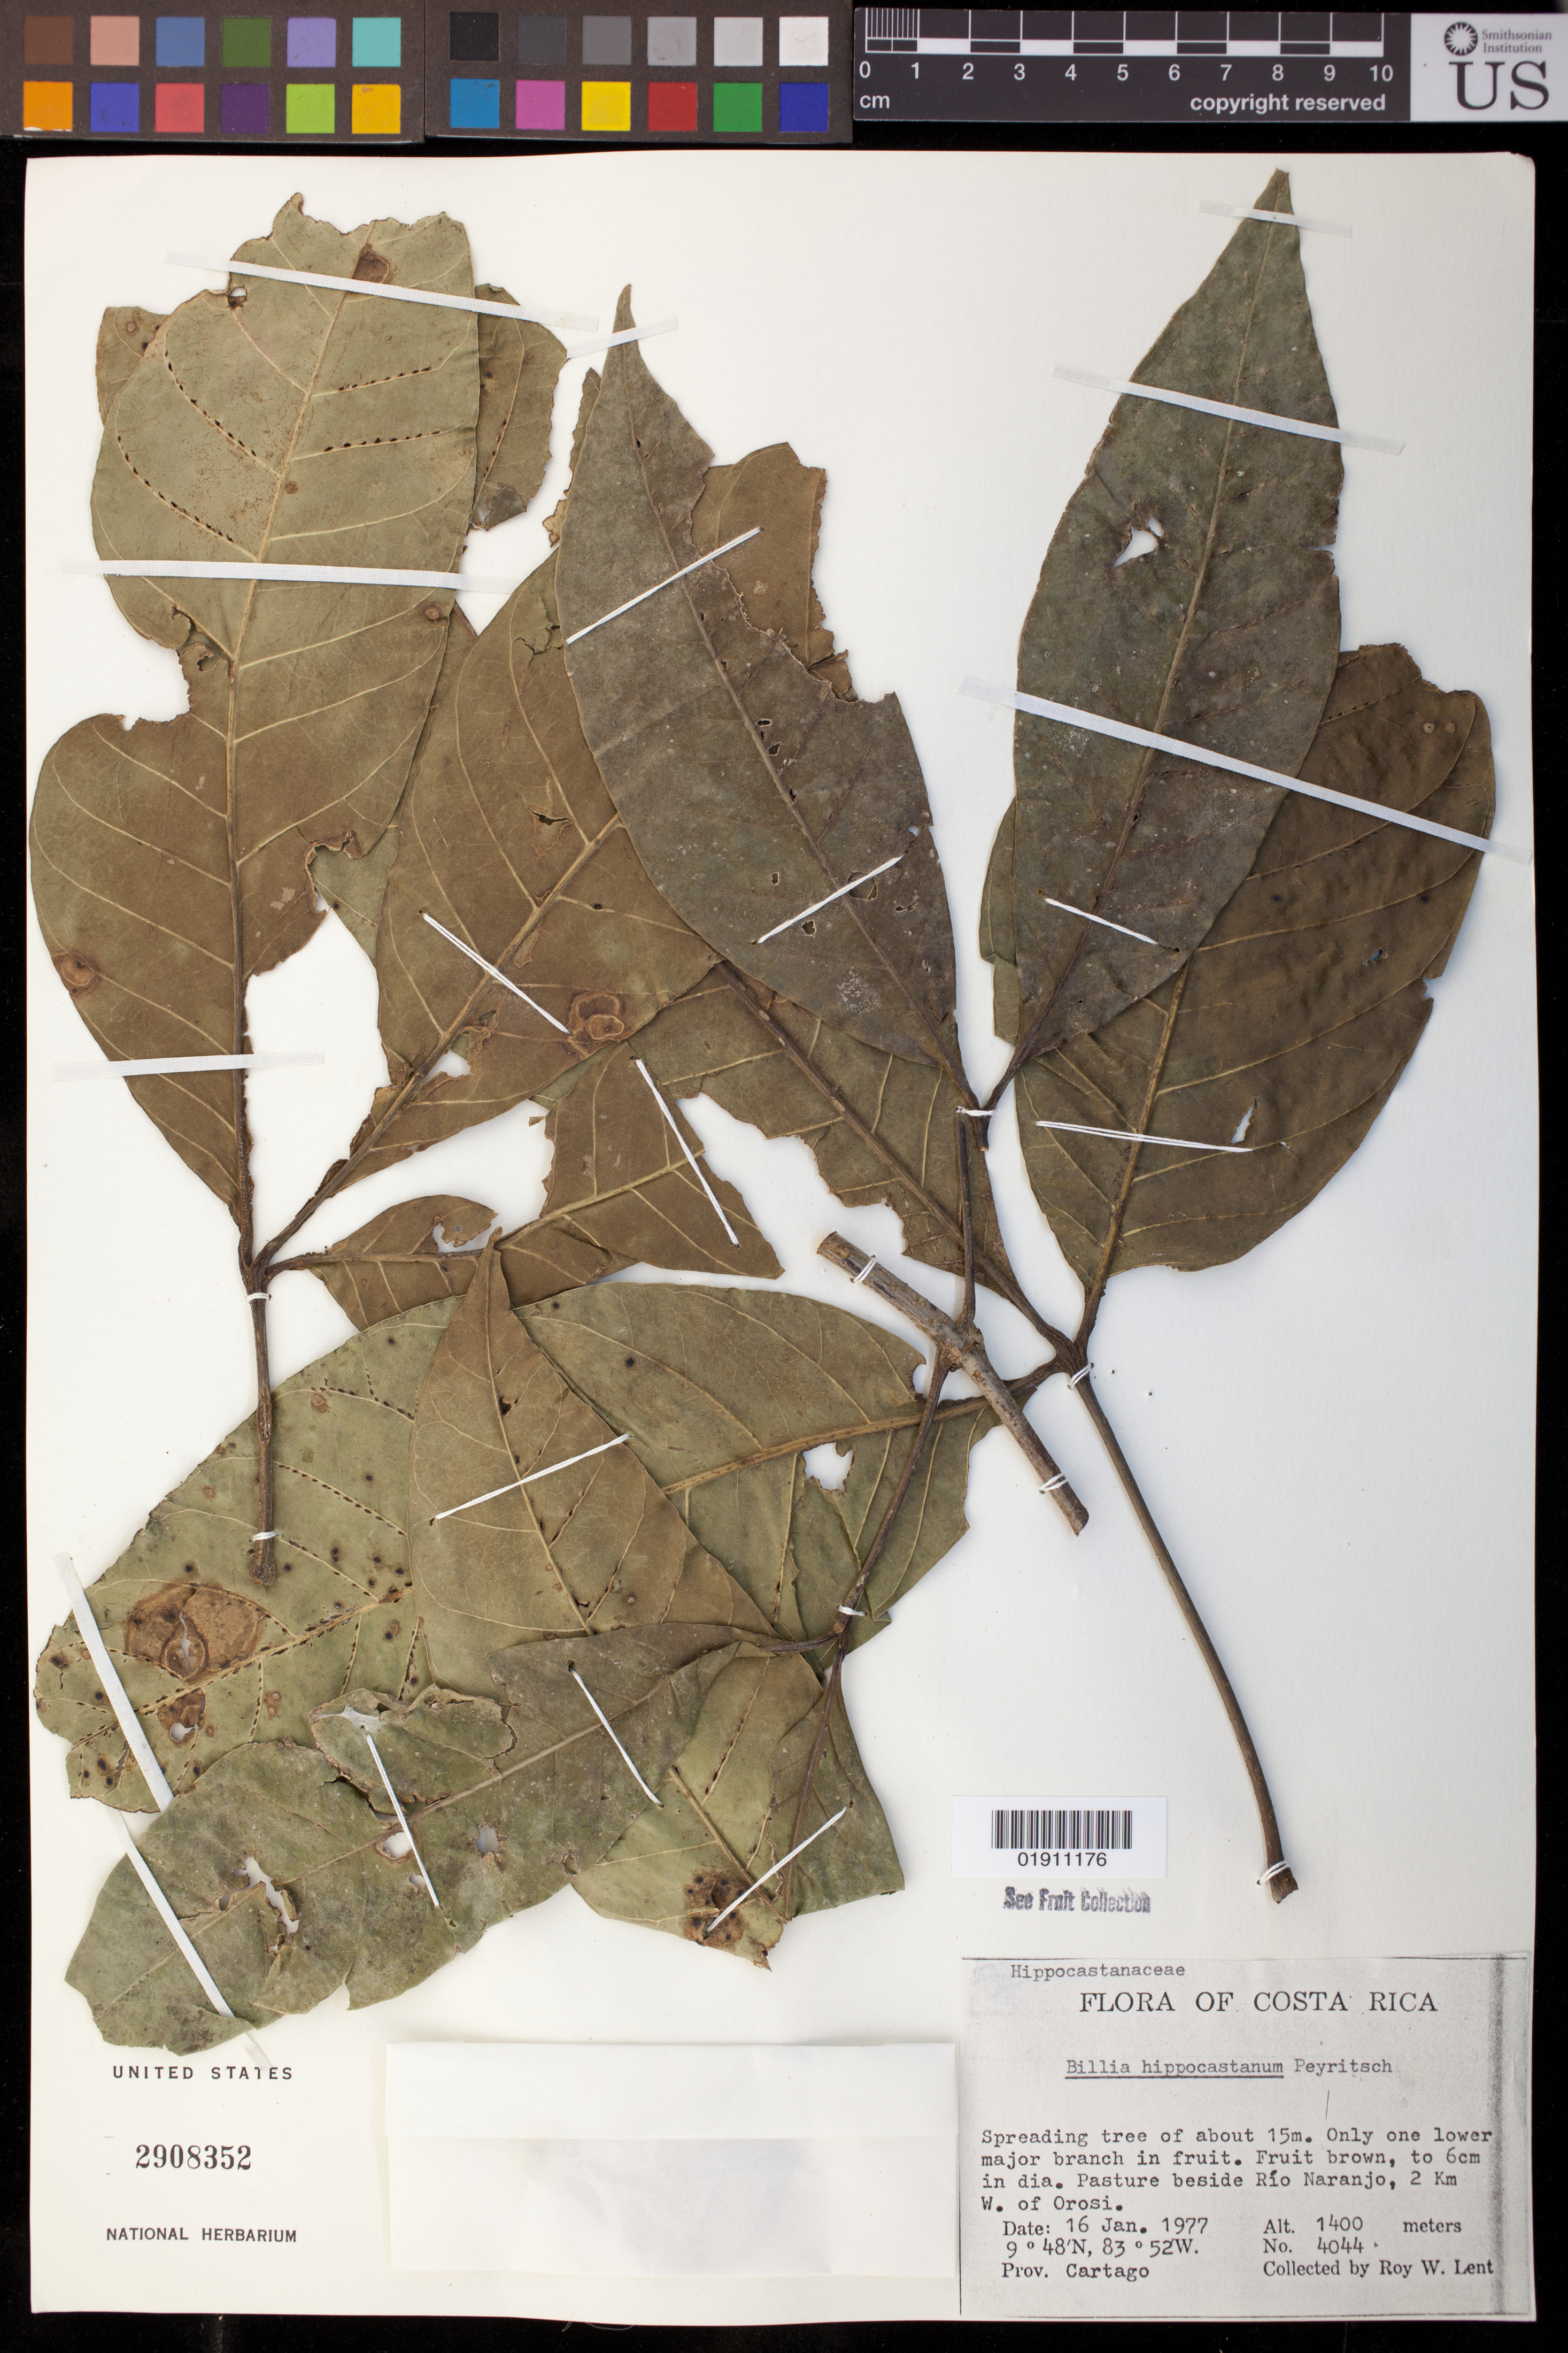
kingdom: Plantae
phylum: Tracheophyta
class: Magnoliopsida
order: Sapindales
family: Sapindaceae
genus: Billia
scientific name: Billia hippocastanum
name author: Peyr.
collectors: R. W. Lent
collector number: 4044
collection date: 1977-01-16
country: Costa Rica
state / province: Cartago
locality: Pasture beside Rio Naranjo, 2 Km W. of Orosi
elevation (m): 1400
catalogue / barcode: US 2908352